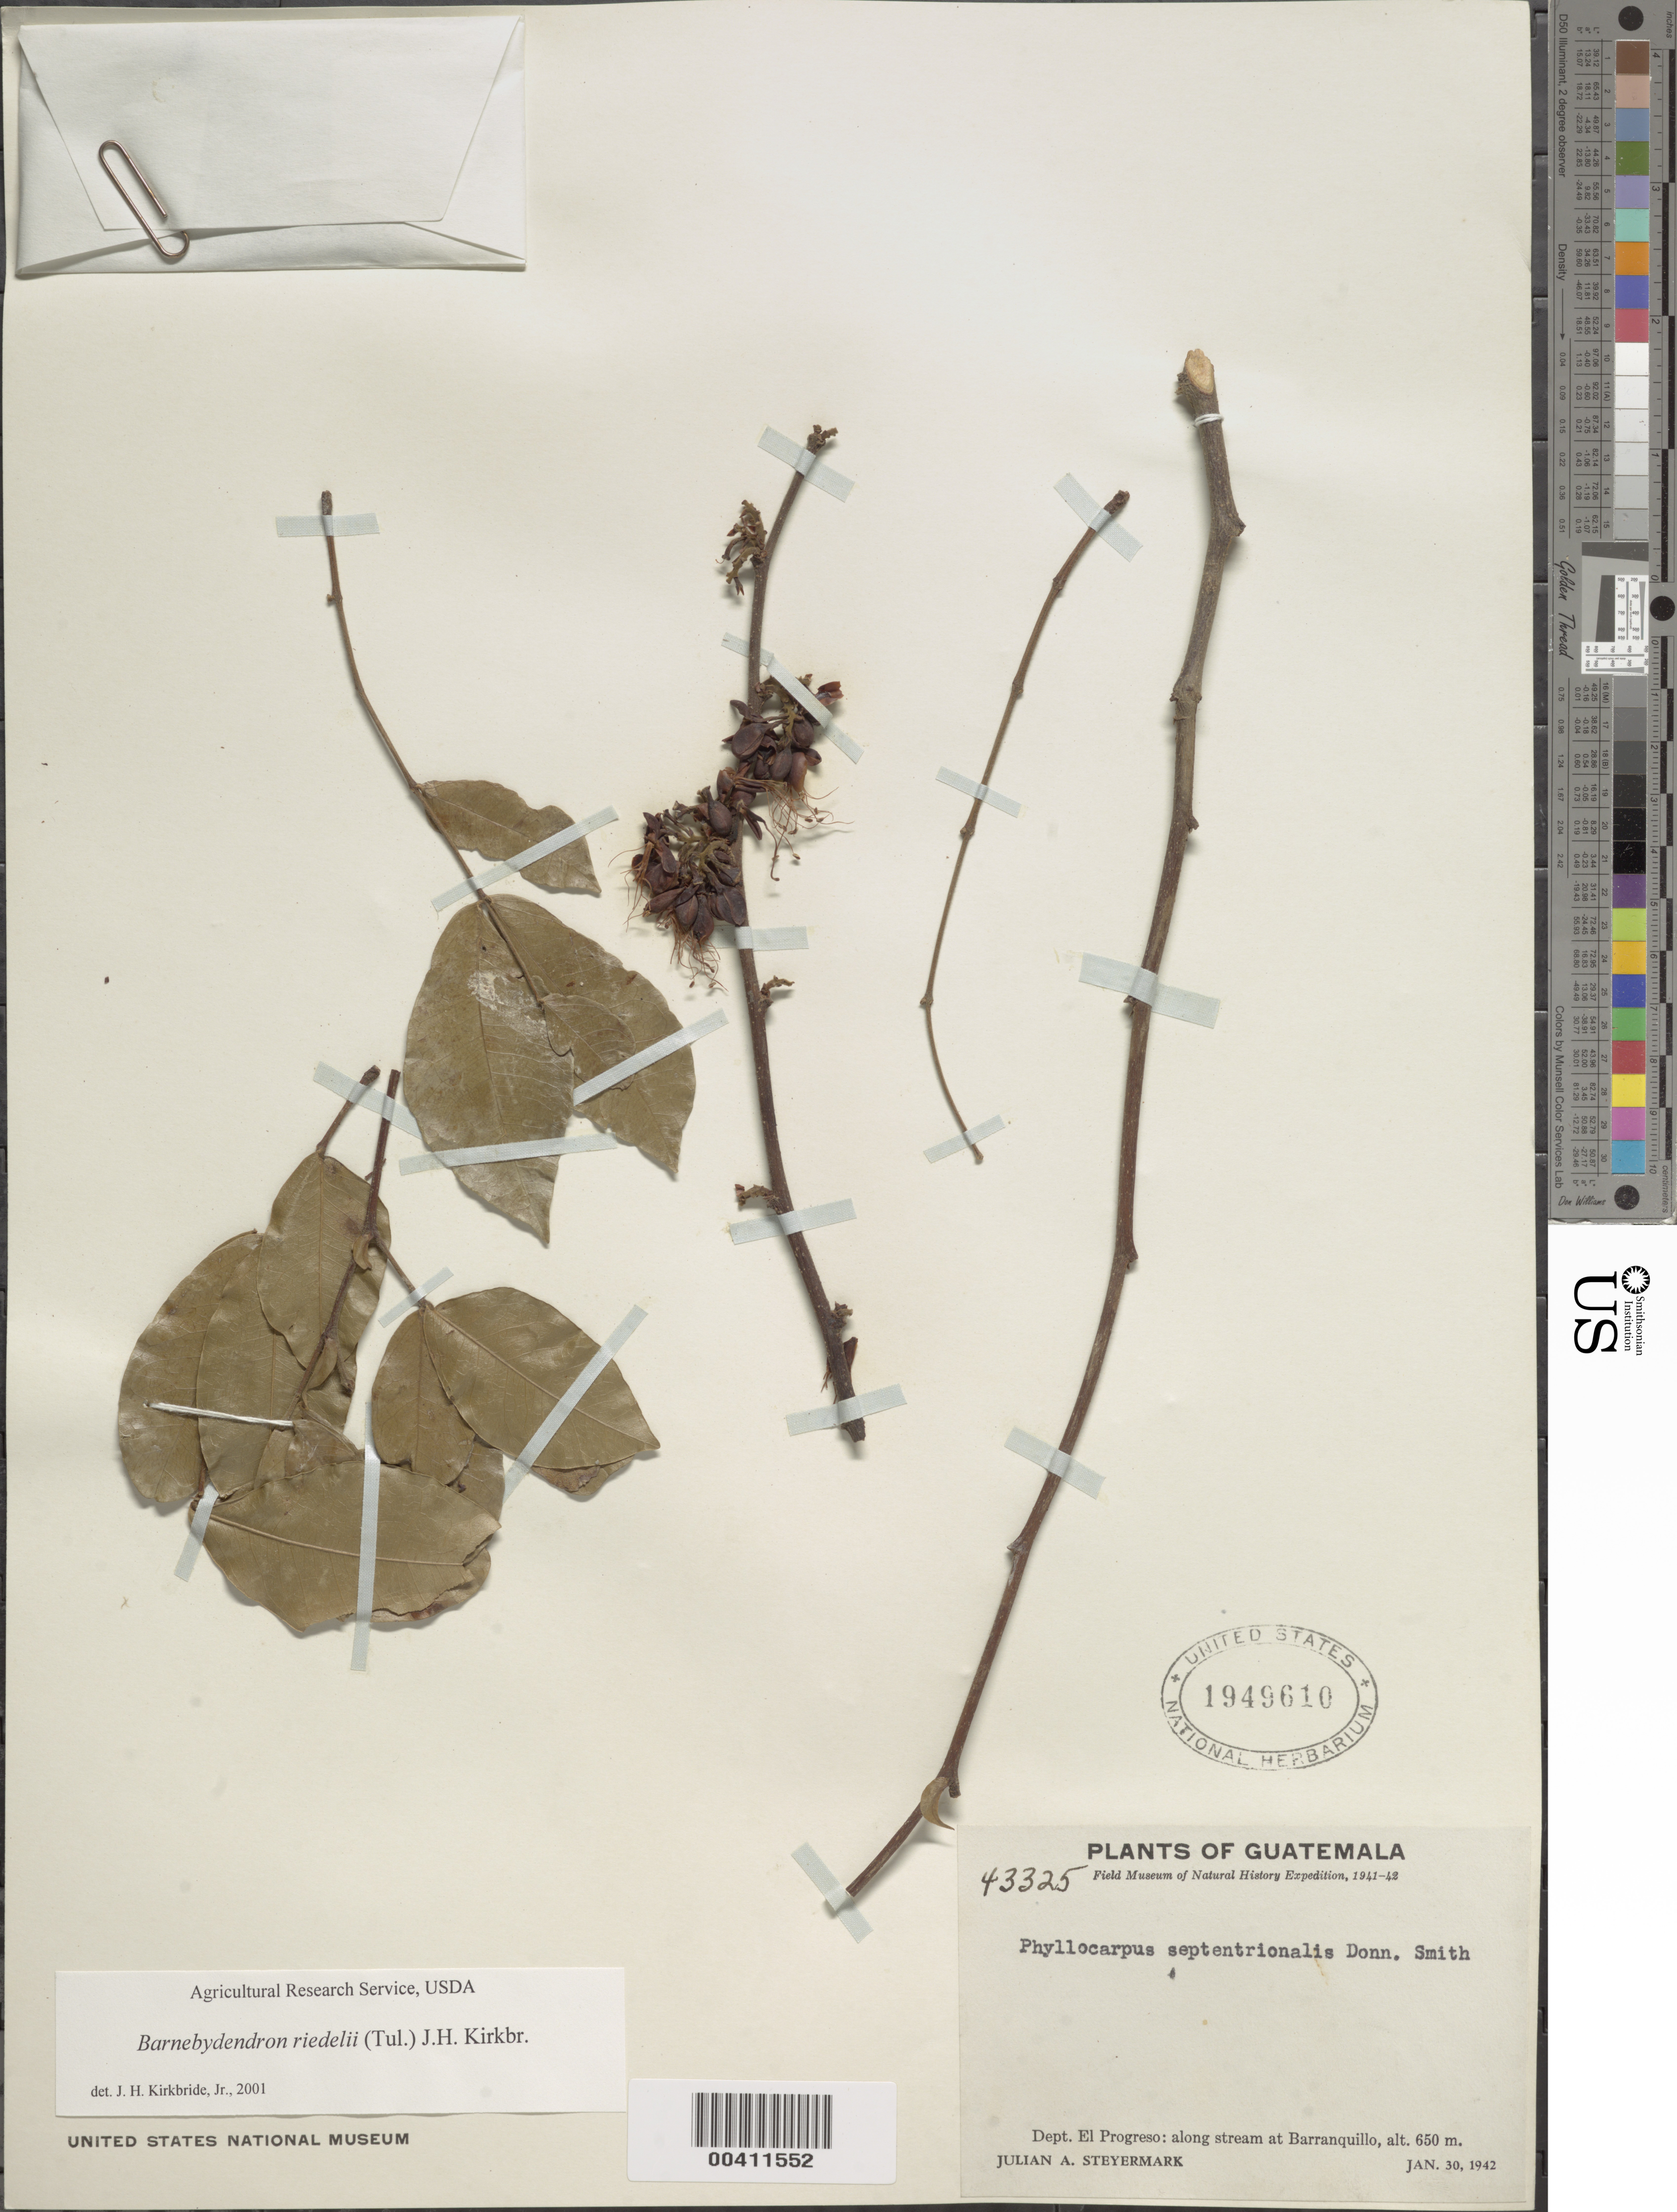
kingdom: Plantae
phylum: Tracheophyta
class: Magnoliopsida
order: Fabales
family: Fabaceae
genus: Barnebydendron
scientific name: Barnebydendron riedelii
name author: (Tul.) J.H. Kirkbr.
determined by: Kirkbride, J. H.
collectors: J. Steyermark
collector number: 43325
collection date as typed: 30 Jan 1942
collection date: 1942-01-30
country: Guatemala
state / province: El Progreso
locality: Barranquillo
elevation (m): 650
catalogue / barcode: US 1949610